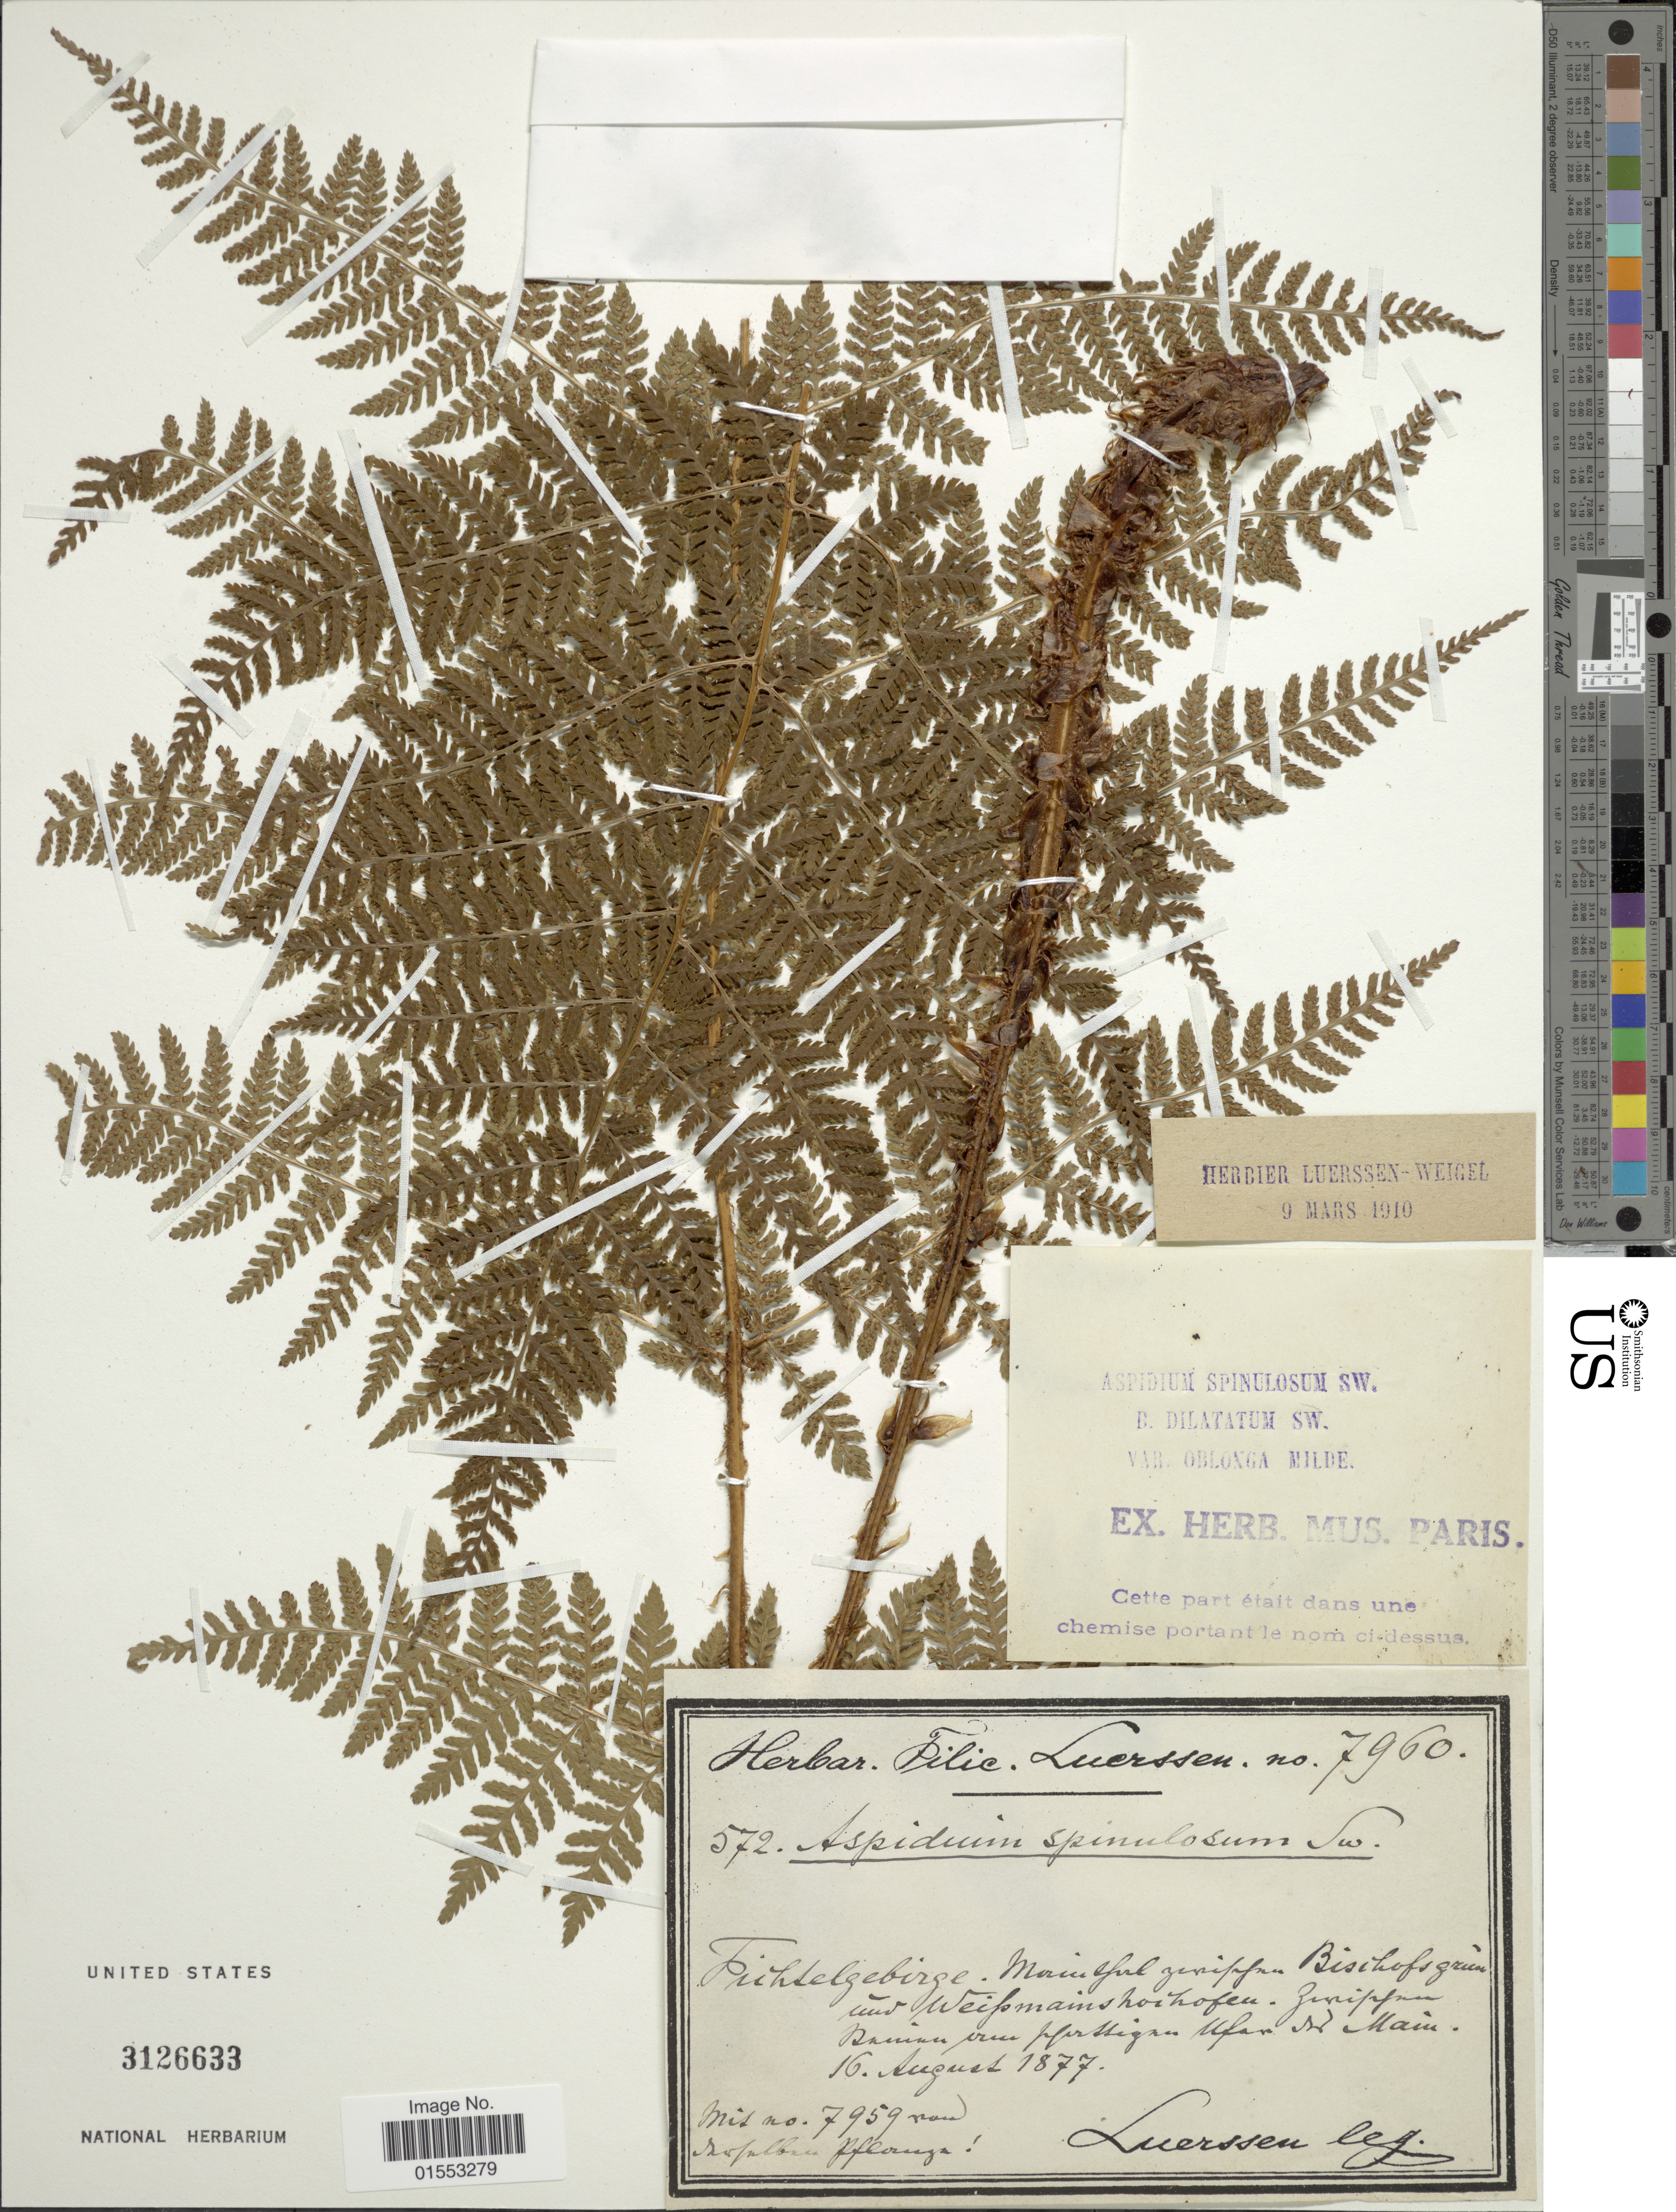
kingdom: Plantae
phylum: Tracheophyta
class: Polypodiopsida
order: Polypodiales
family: Dryopteridaceae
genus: Dryopteris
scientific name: Dryopteris dilatata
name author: (Hoffm.) A. Gray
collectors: Luerssen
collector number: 572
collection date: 1877-08-16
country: Germany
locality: Fuhlegebirge: Mauphil geniggen, Bischhofsgezin und Weifmanishorhoggen [interpreted]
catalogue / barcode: US 3126633